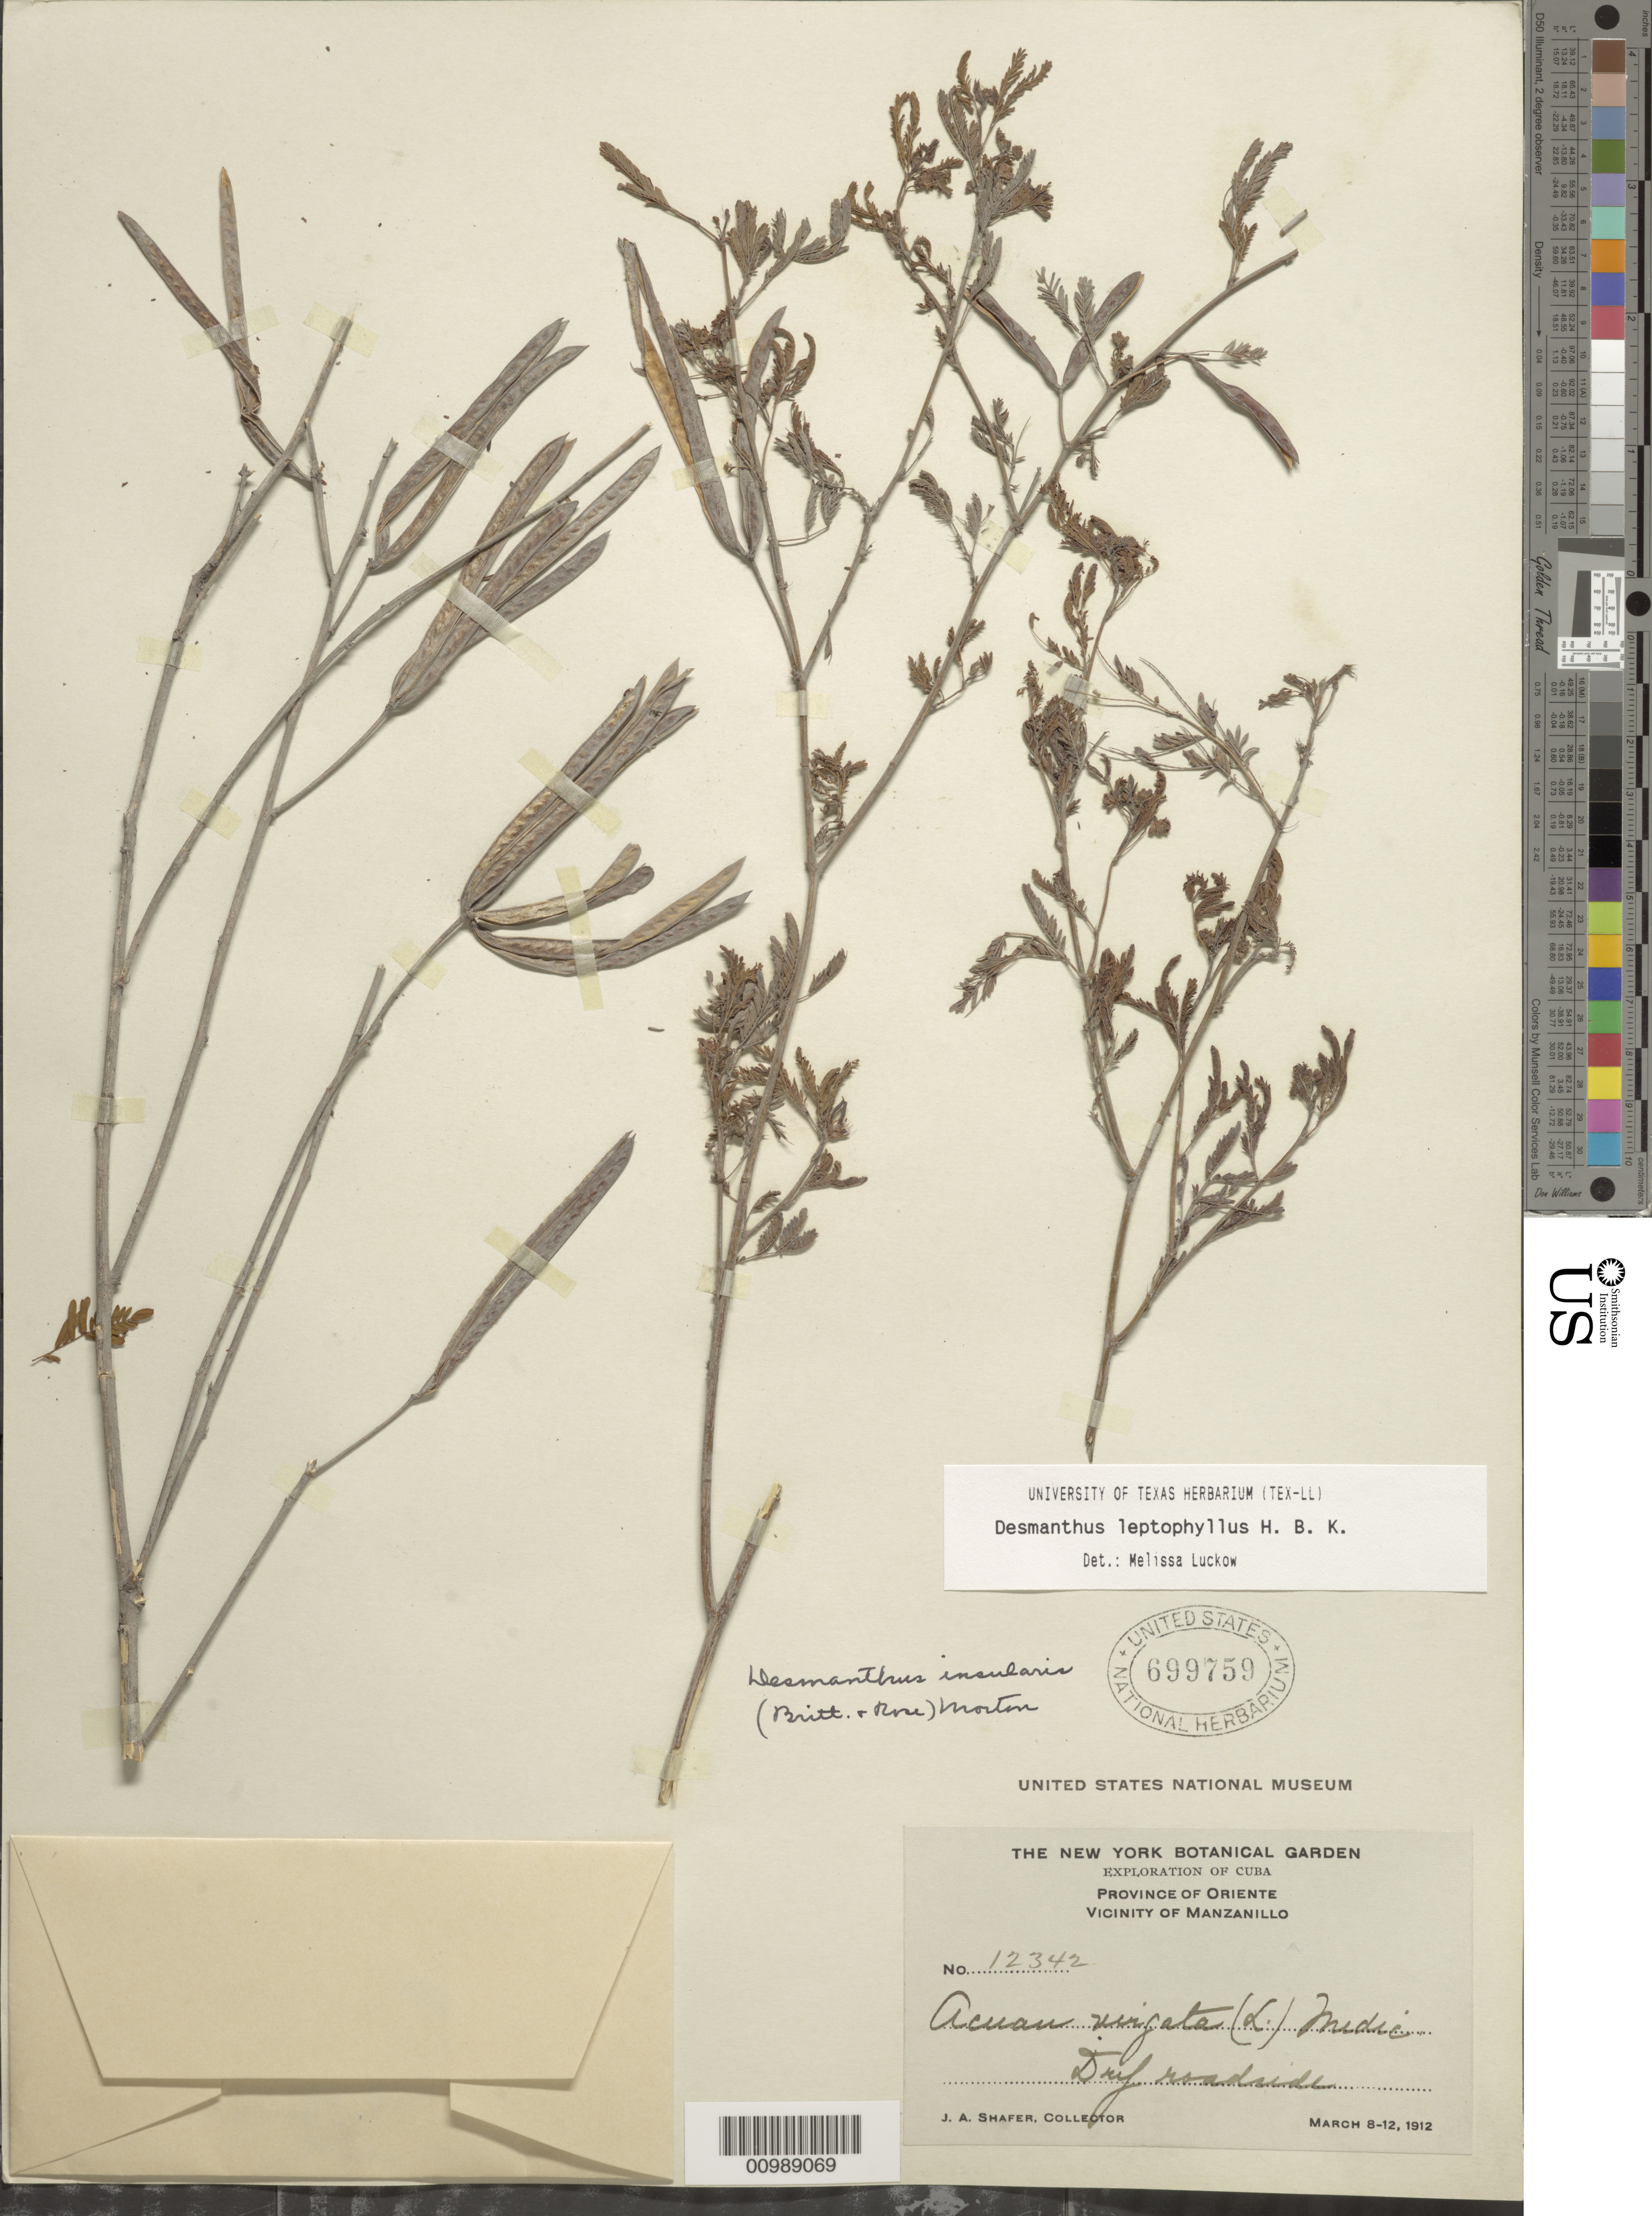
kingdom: Plantae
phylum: Tracheophyta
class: Magnoliopsida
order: Fabales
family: Fabaceae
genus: Desmanthus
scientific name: Desmanthus leptophyllus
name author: Kunth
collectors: J. A. Shafer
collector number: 12342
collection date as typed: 08 Mar 1912 to 12 Mar 1912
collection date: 1912-03-08/1912-03-12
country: Cuba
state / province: Oriente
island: Cuba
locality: Vicinity of Manzanillo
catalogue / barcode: US 699759